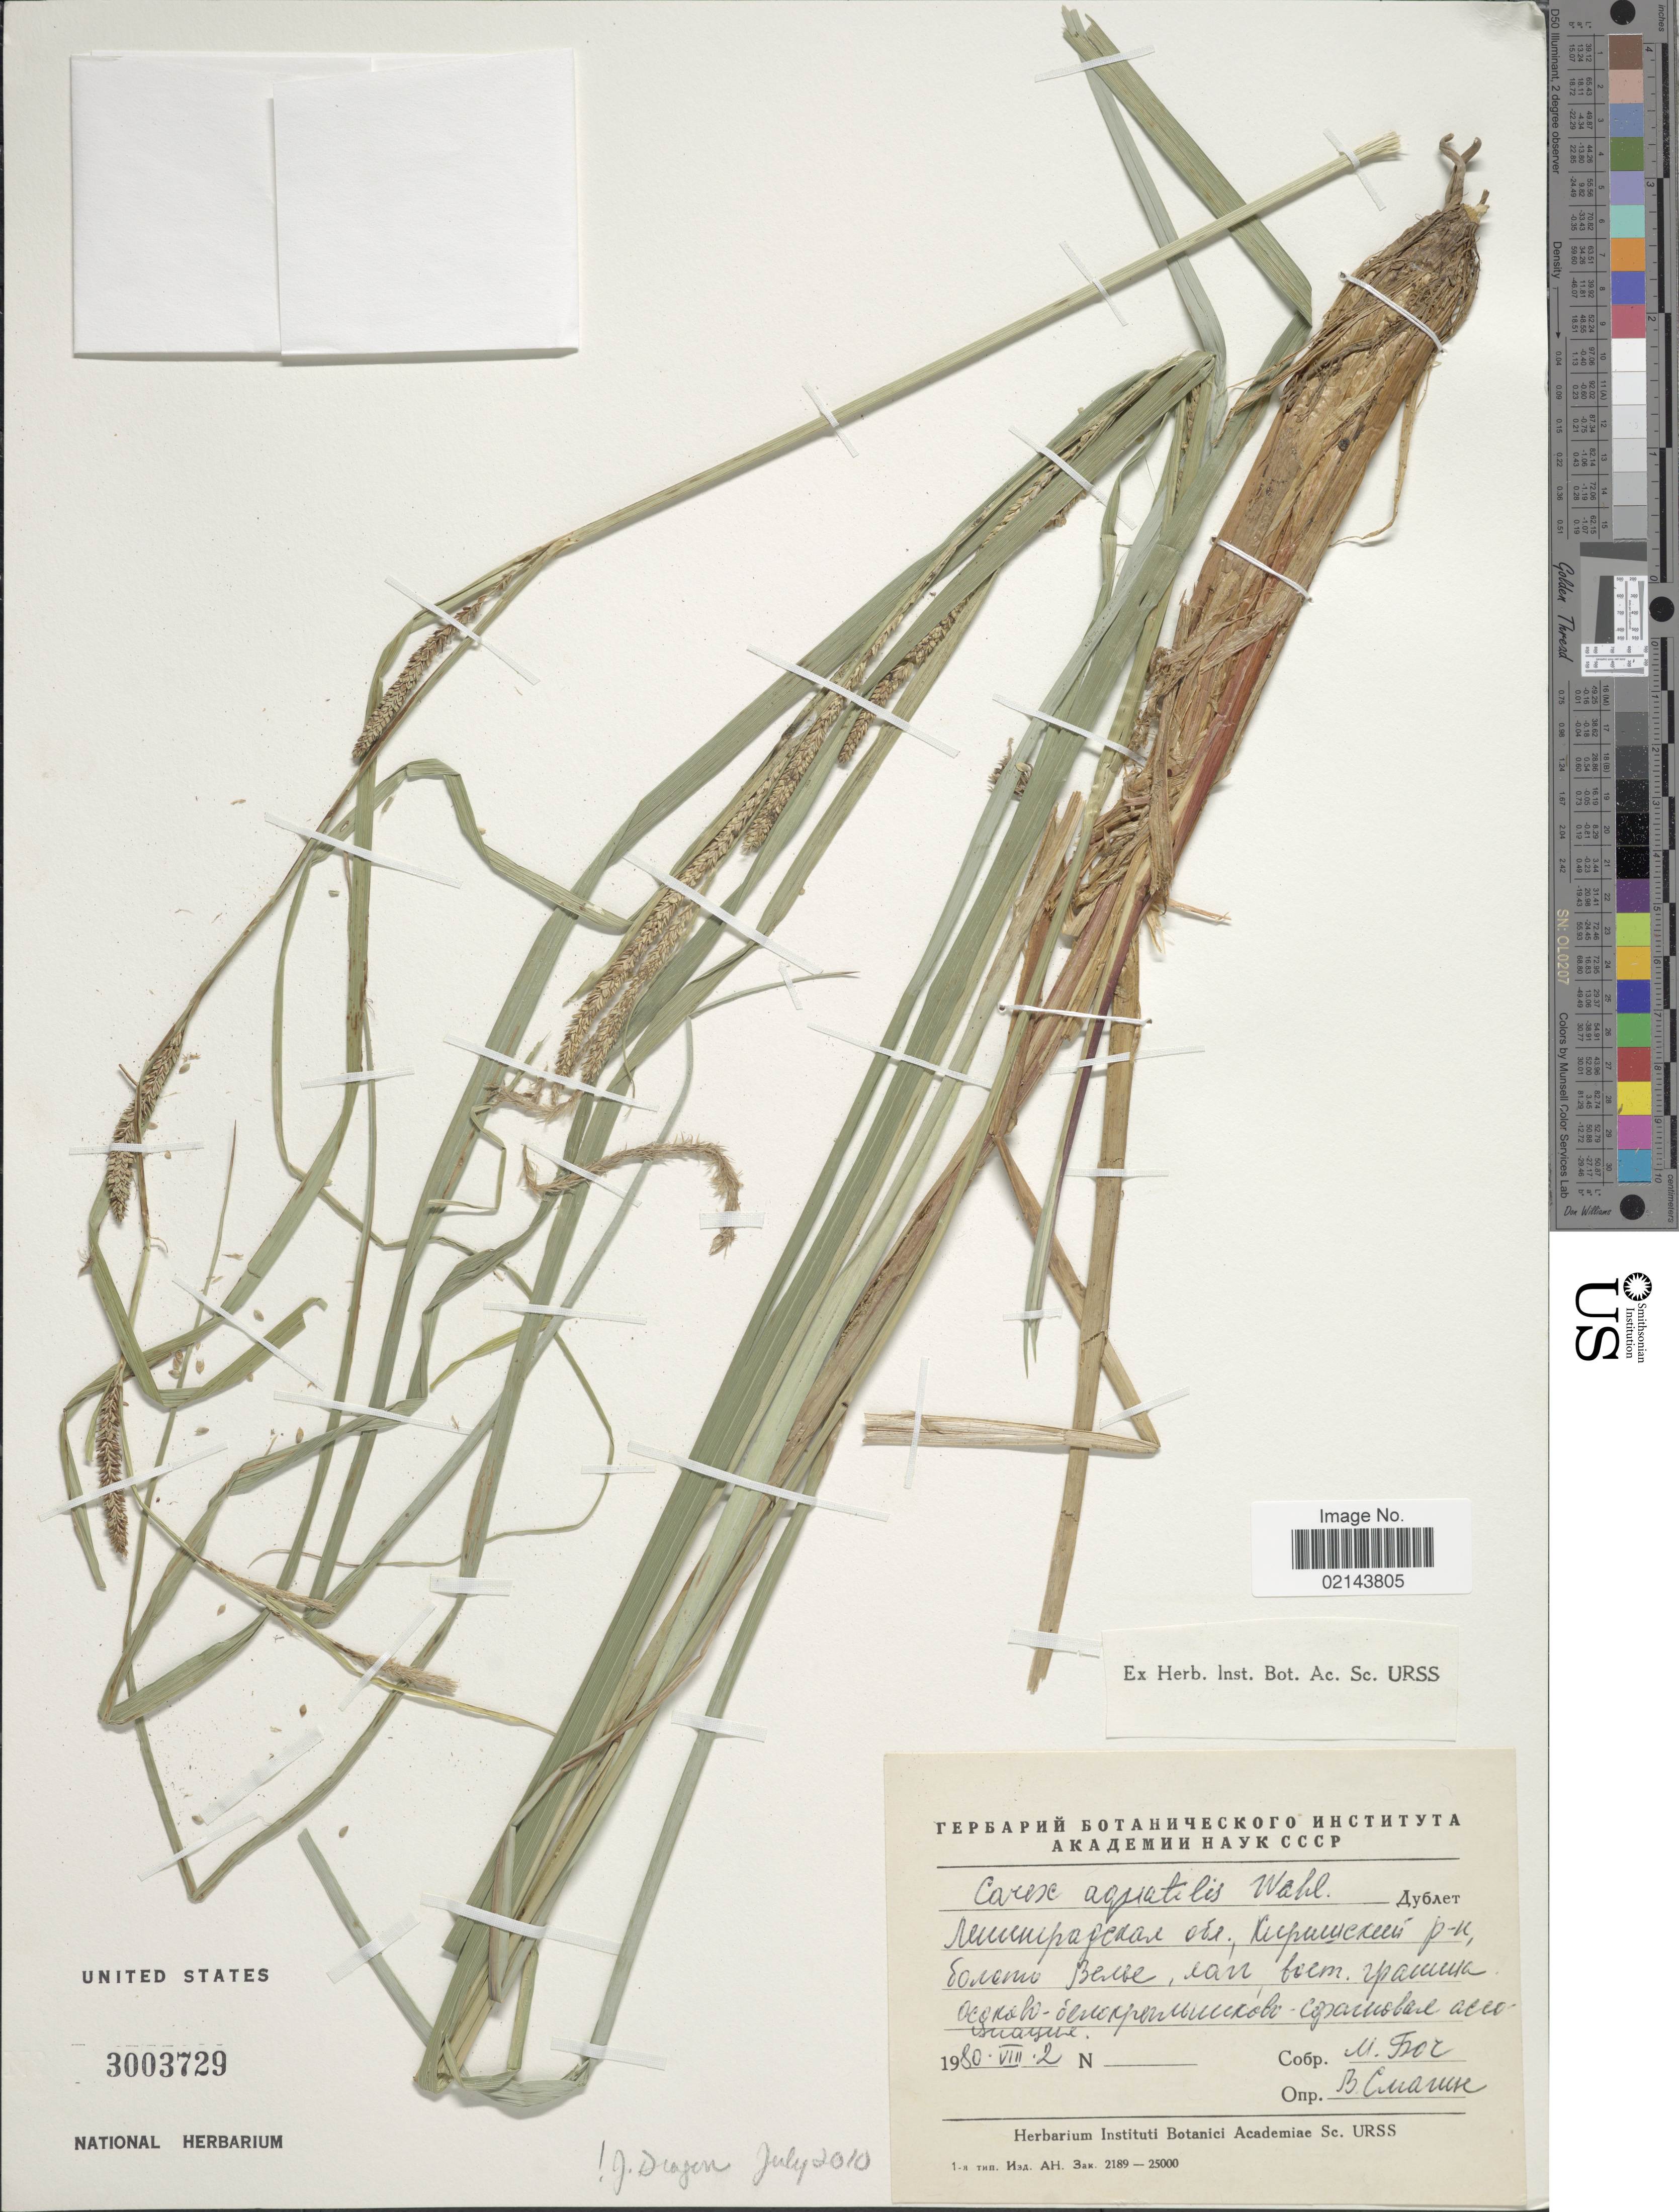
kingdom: Plantae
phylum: Tracheophyta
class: Liliopsida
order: Poales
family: Cyperaceae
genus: Carex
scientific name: Carex aquatilis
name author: Wahlenb.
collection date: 1980-08-02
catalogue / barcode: US 3003729